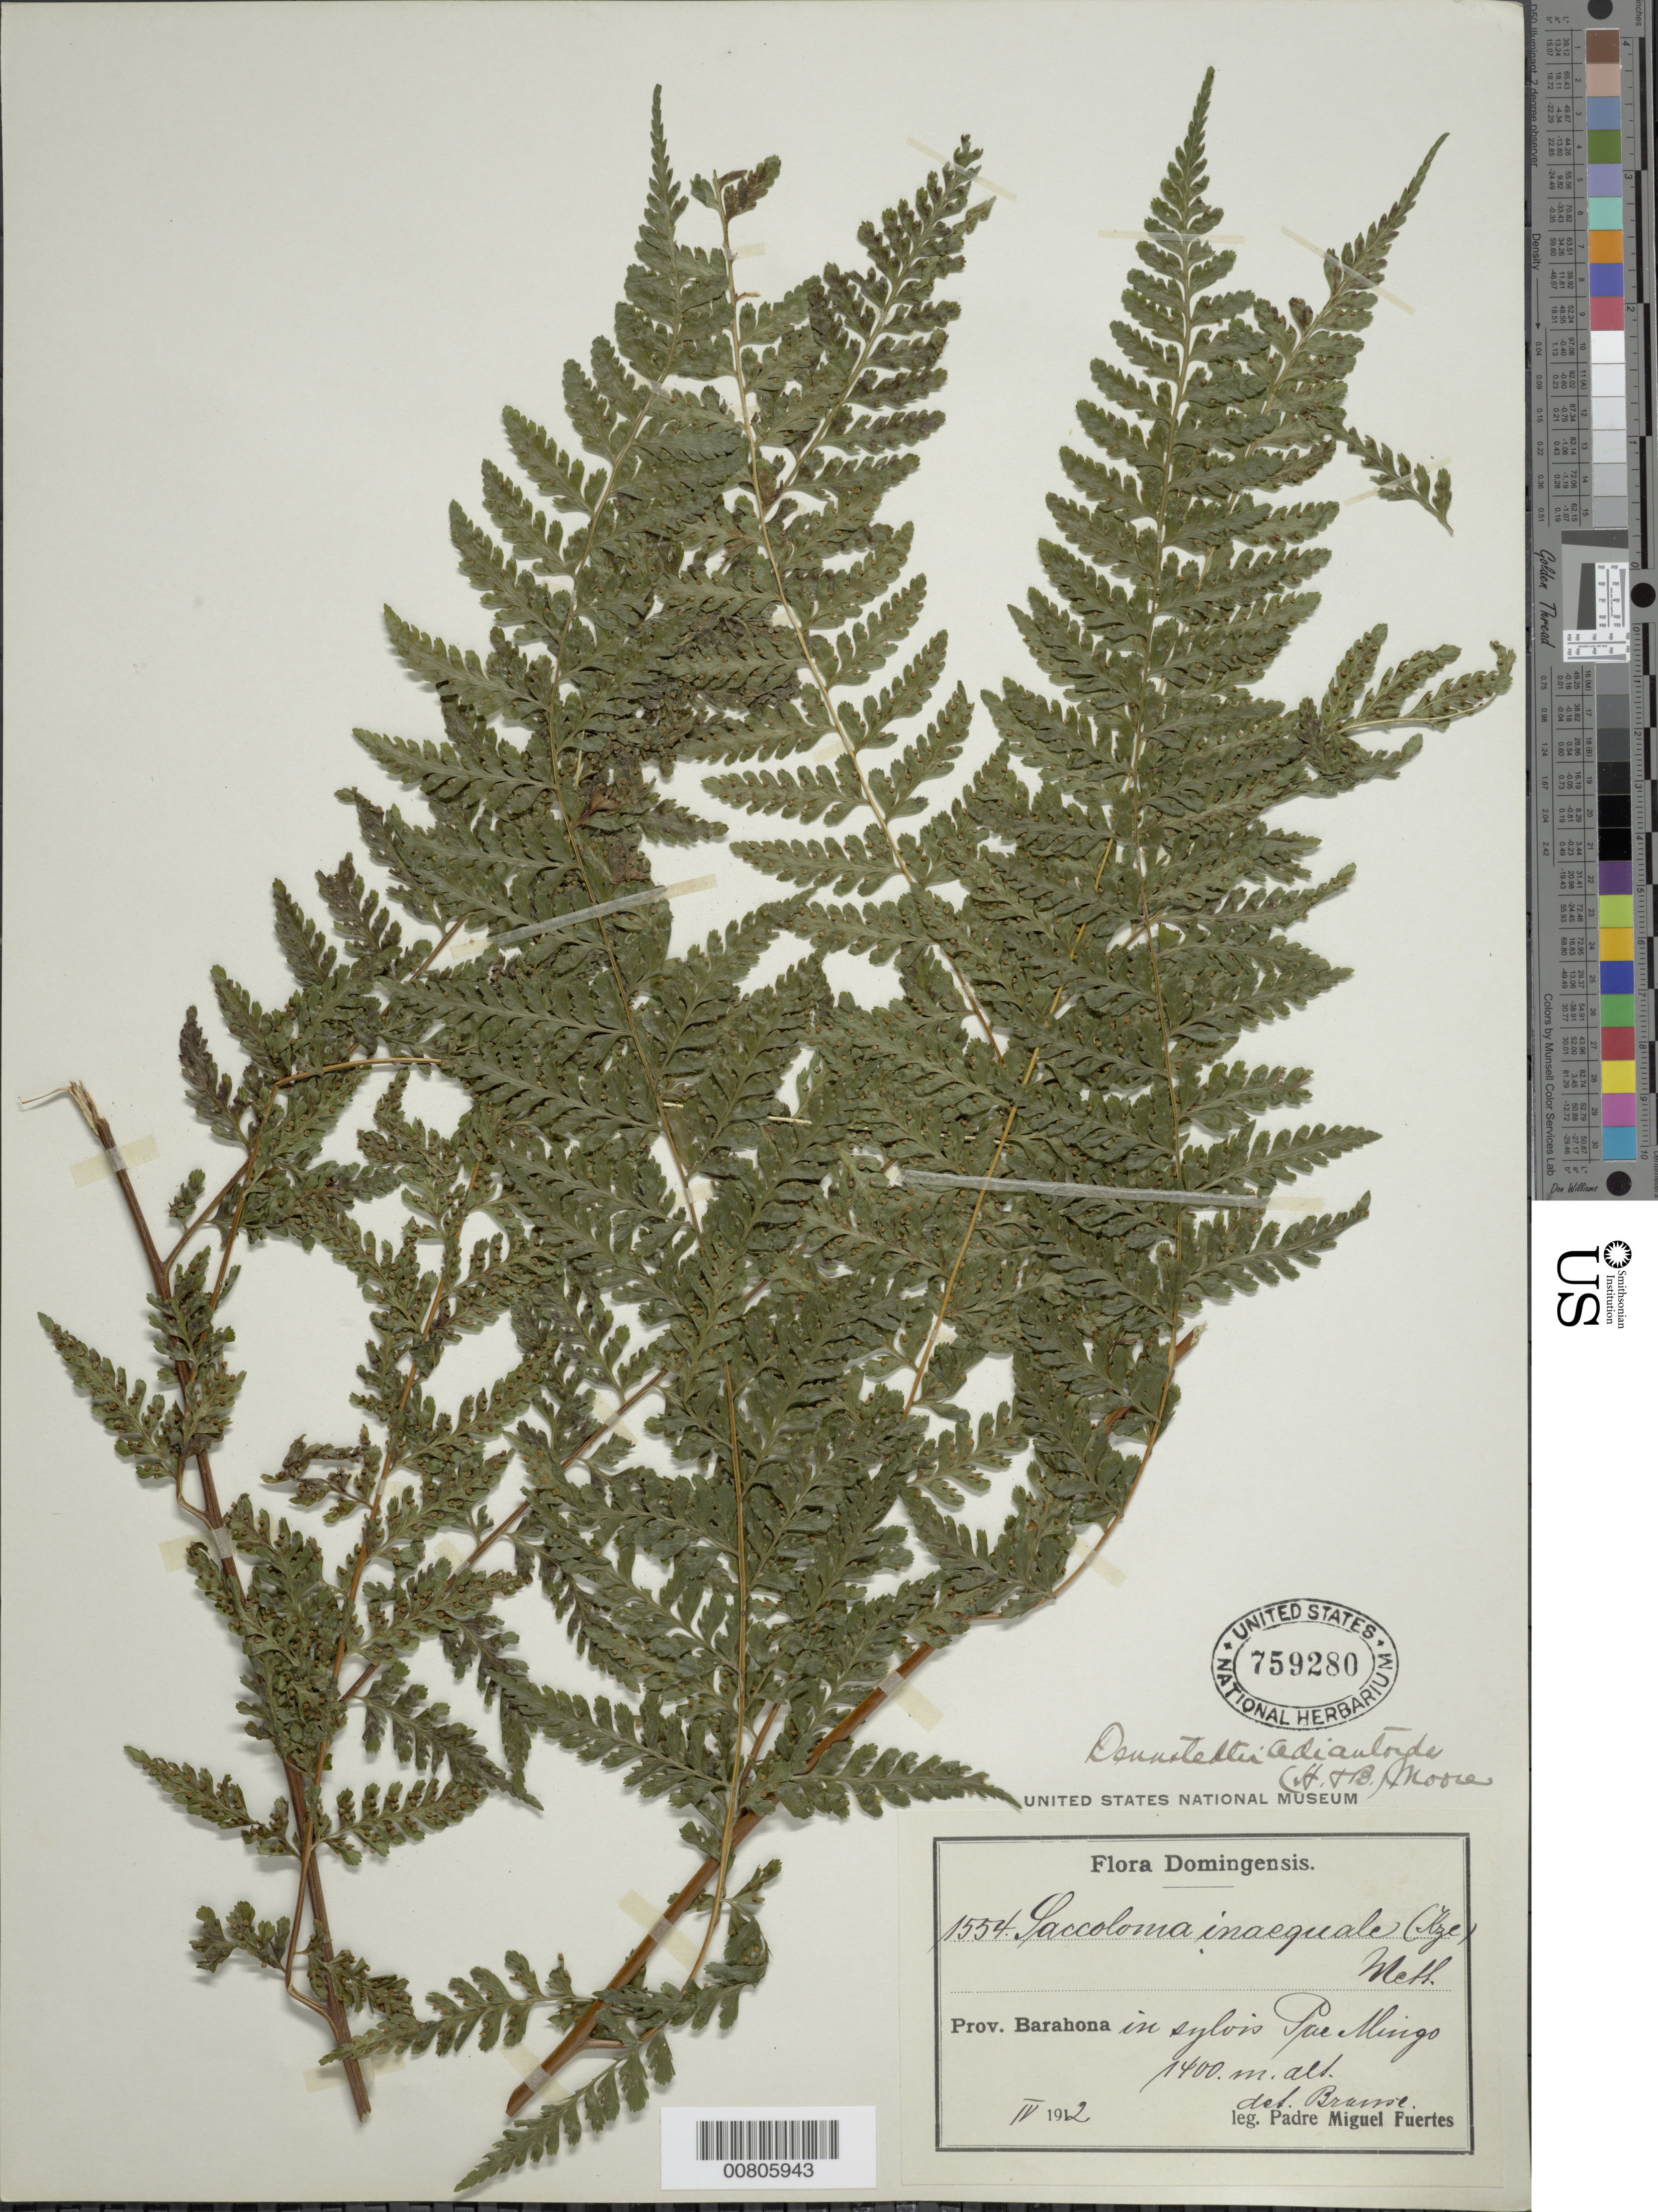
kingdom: Plantae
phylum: Tracheophyta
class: Polypodiopsida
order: Polypodiales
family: Dennstaedtiaceae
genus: Dennstaedtia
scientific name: Dennstaedtia bipinnata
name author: (Cav.) Maxon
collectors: M. D. Fuertes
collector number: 1554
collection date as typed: Apr 1912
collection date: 1912-04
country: Dominican Republic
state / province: Barahona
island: Hispaniola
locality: Pae Mingo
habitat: Sylvis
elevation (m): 1400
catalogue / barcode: US 759280